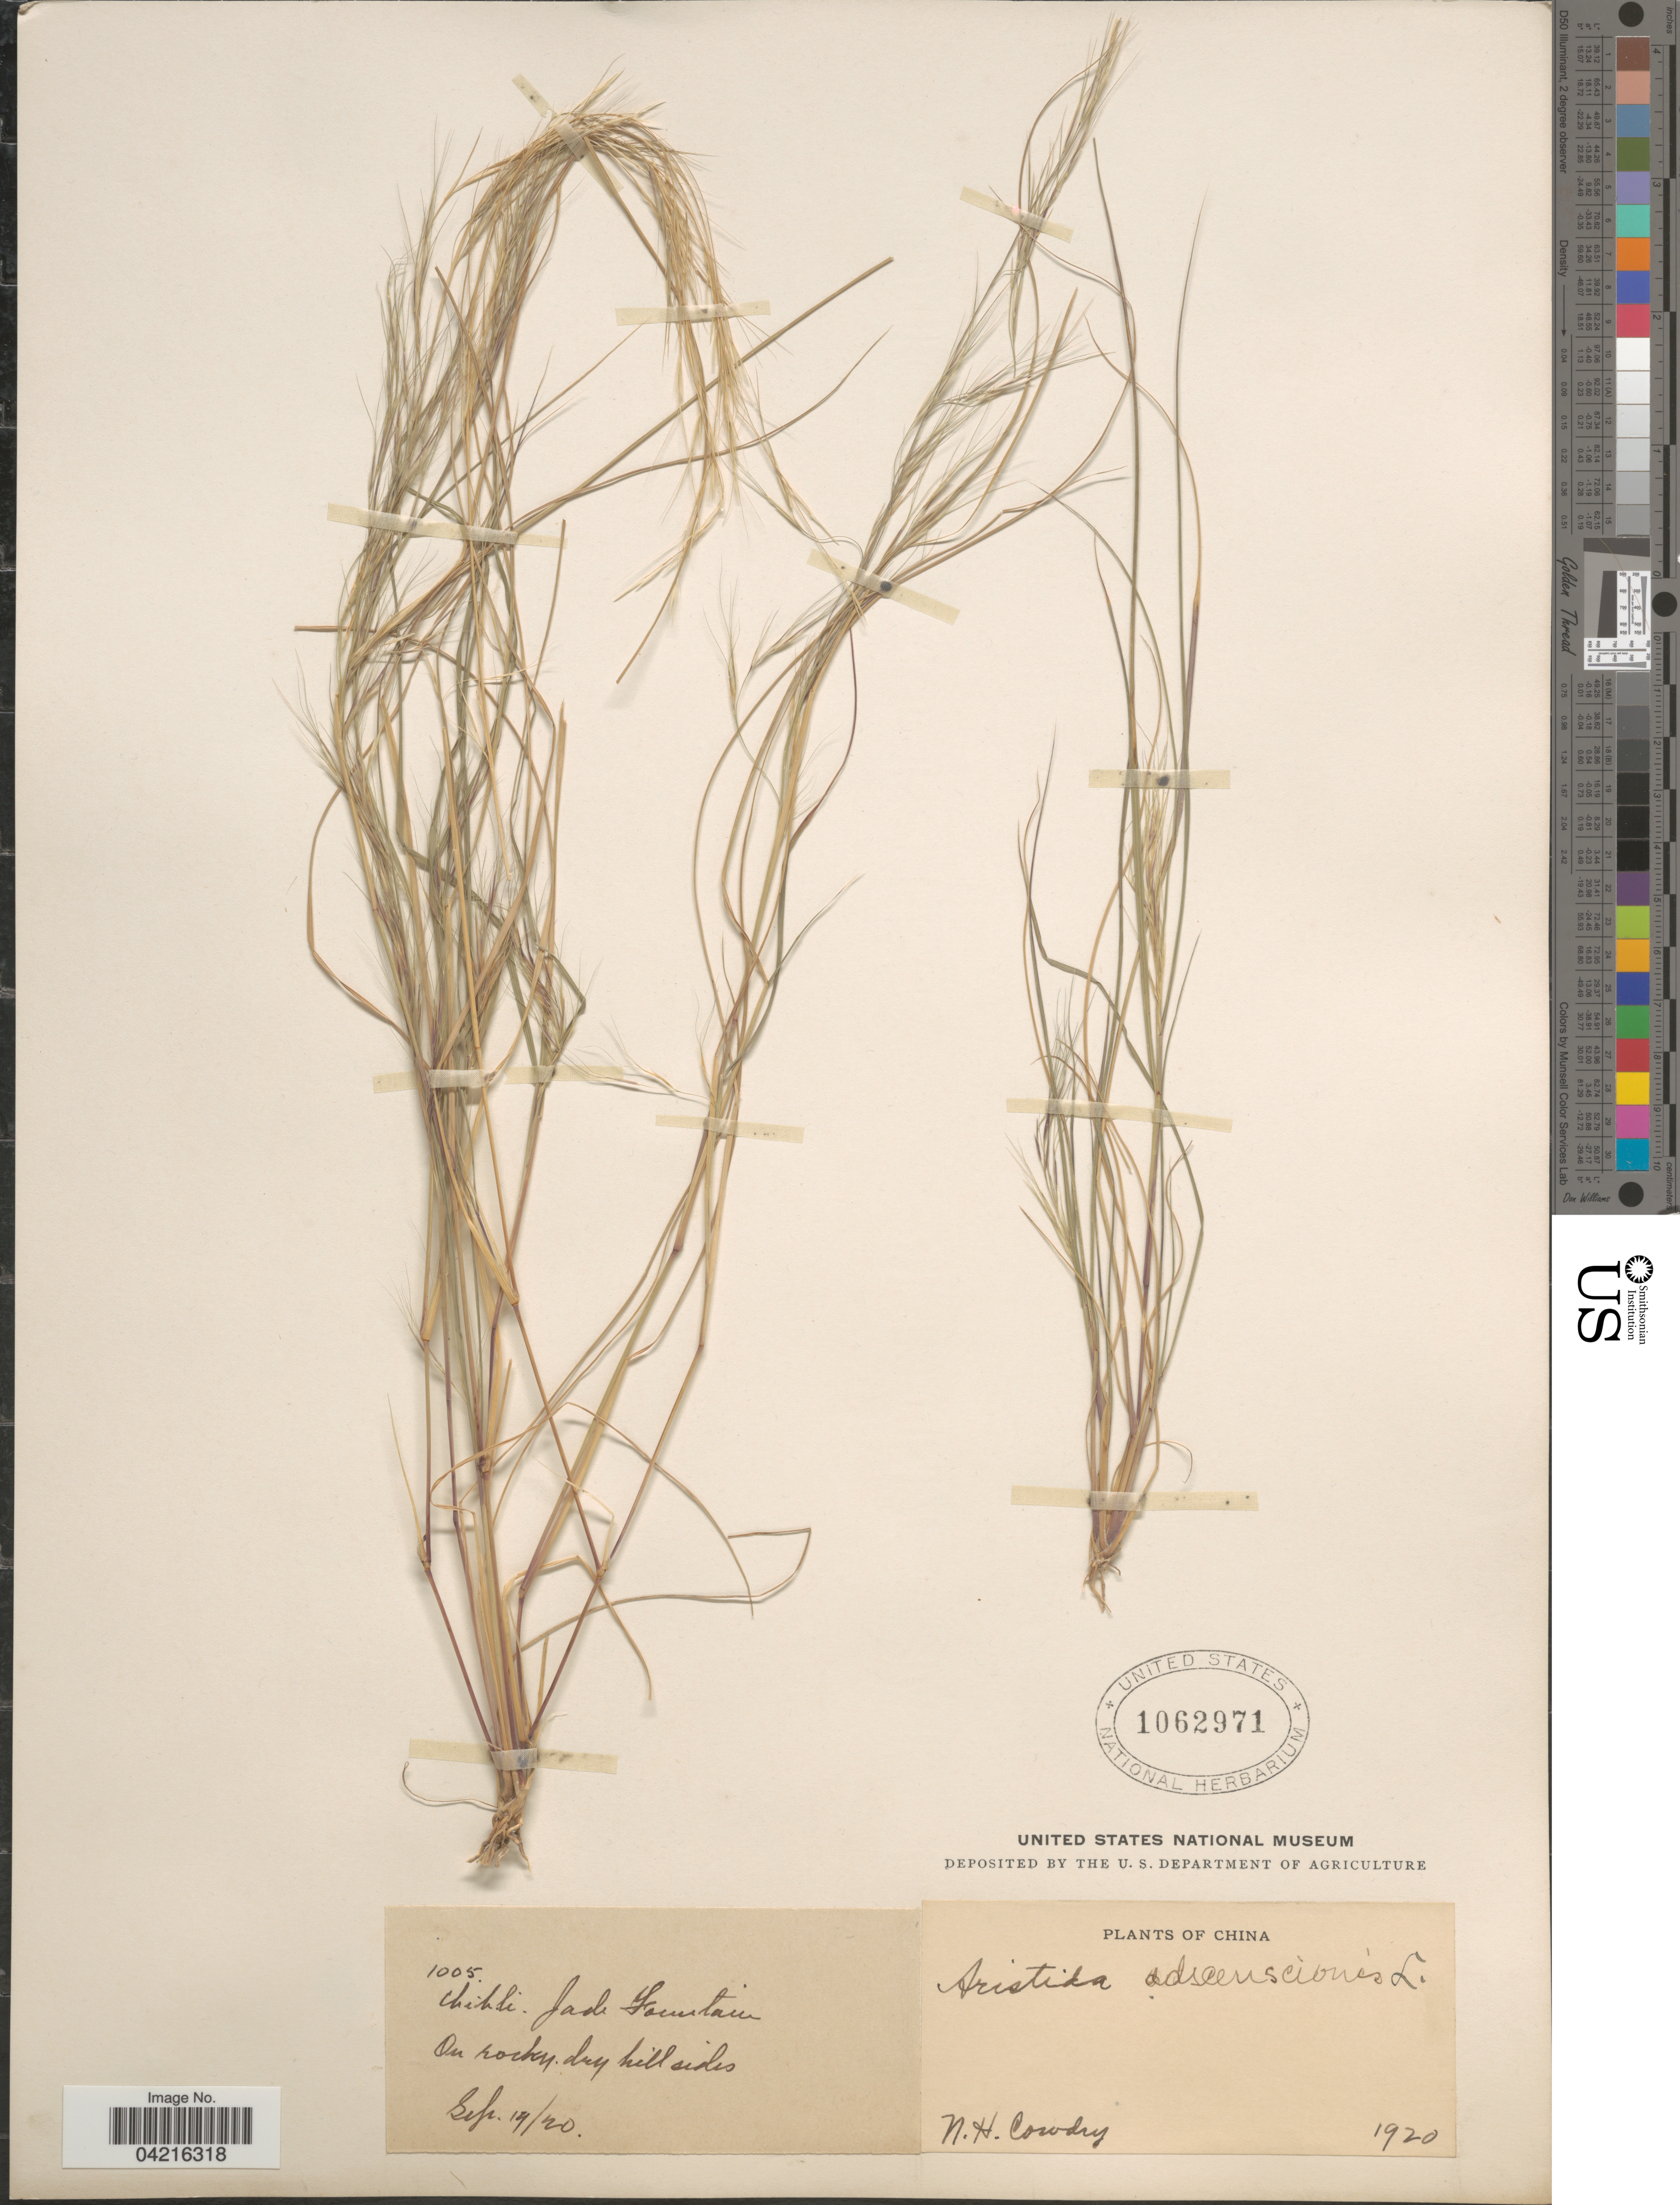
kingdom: Plantae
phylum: Tracheophyta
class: Liliopsida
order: Poales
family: Poaceae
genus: Aristida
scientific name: Aristida adscensionis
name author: L.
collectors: N. H. Cowdry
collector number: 1005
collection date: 1920-09-19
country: China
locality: Chihli. Jade Fountain. On rocky, dry hill sides.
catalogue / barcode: US 1062971